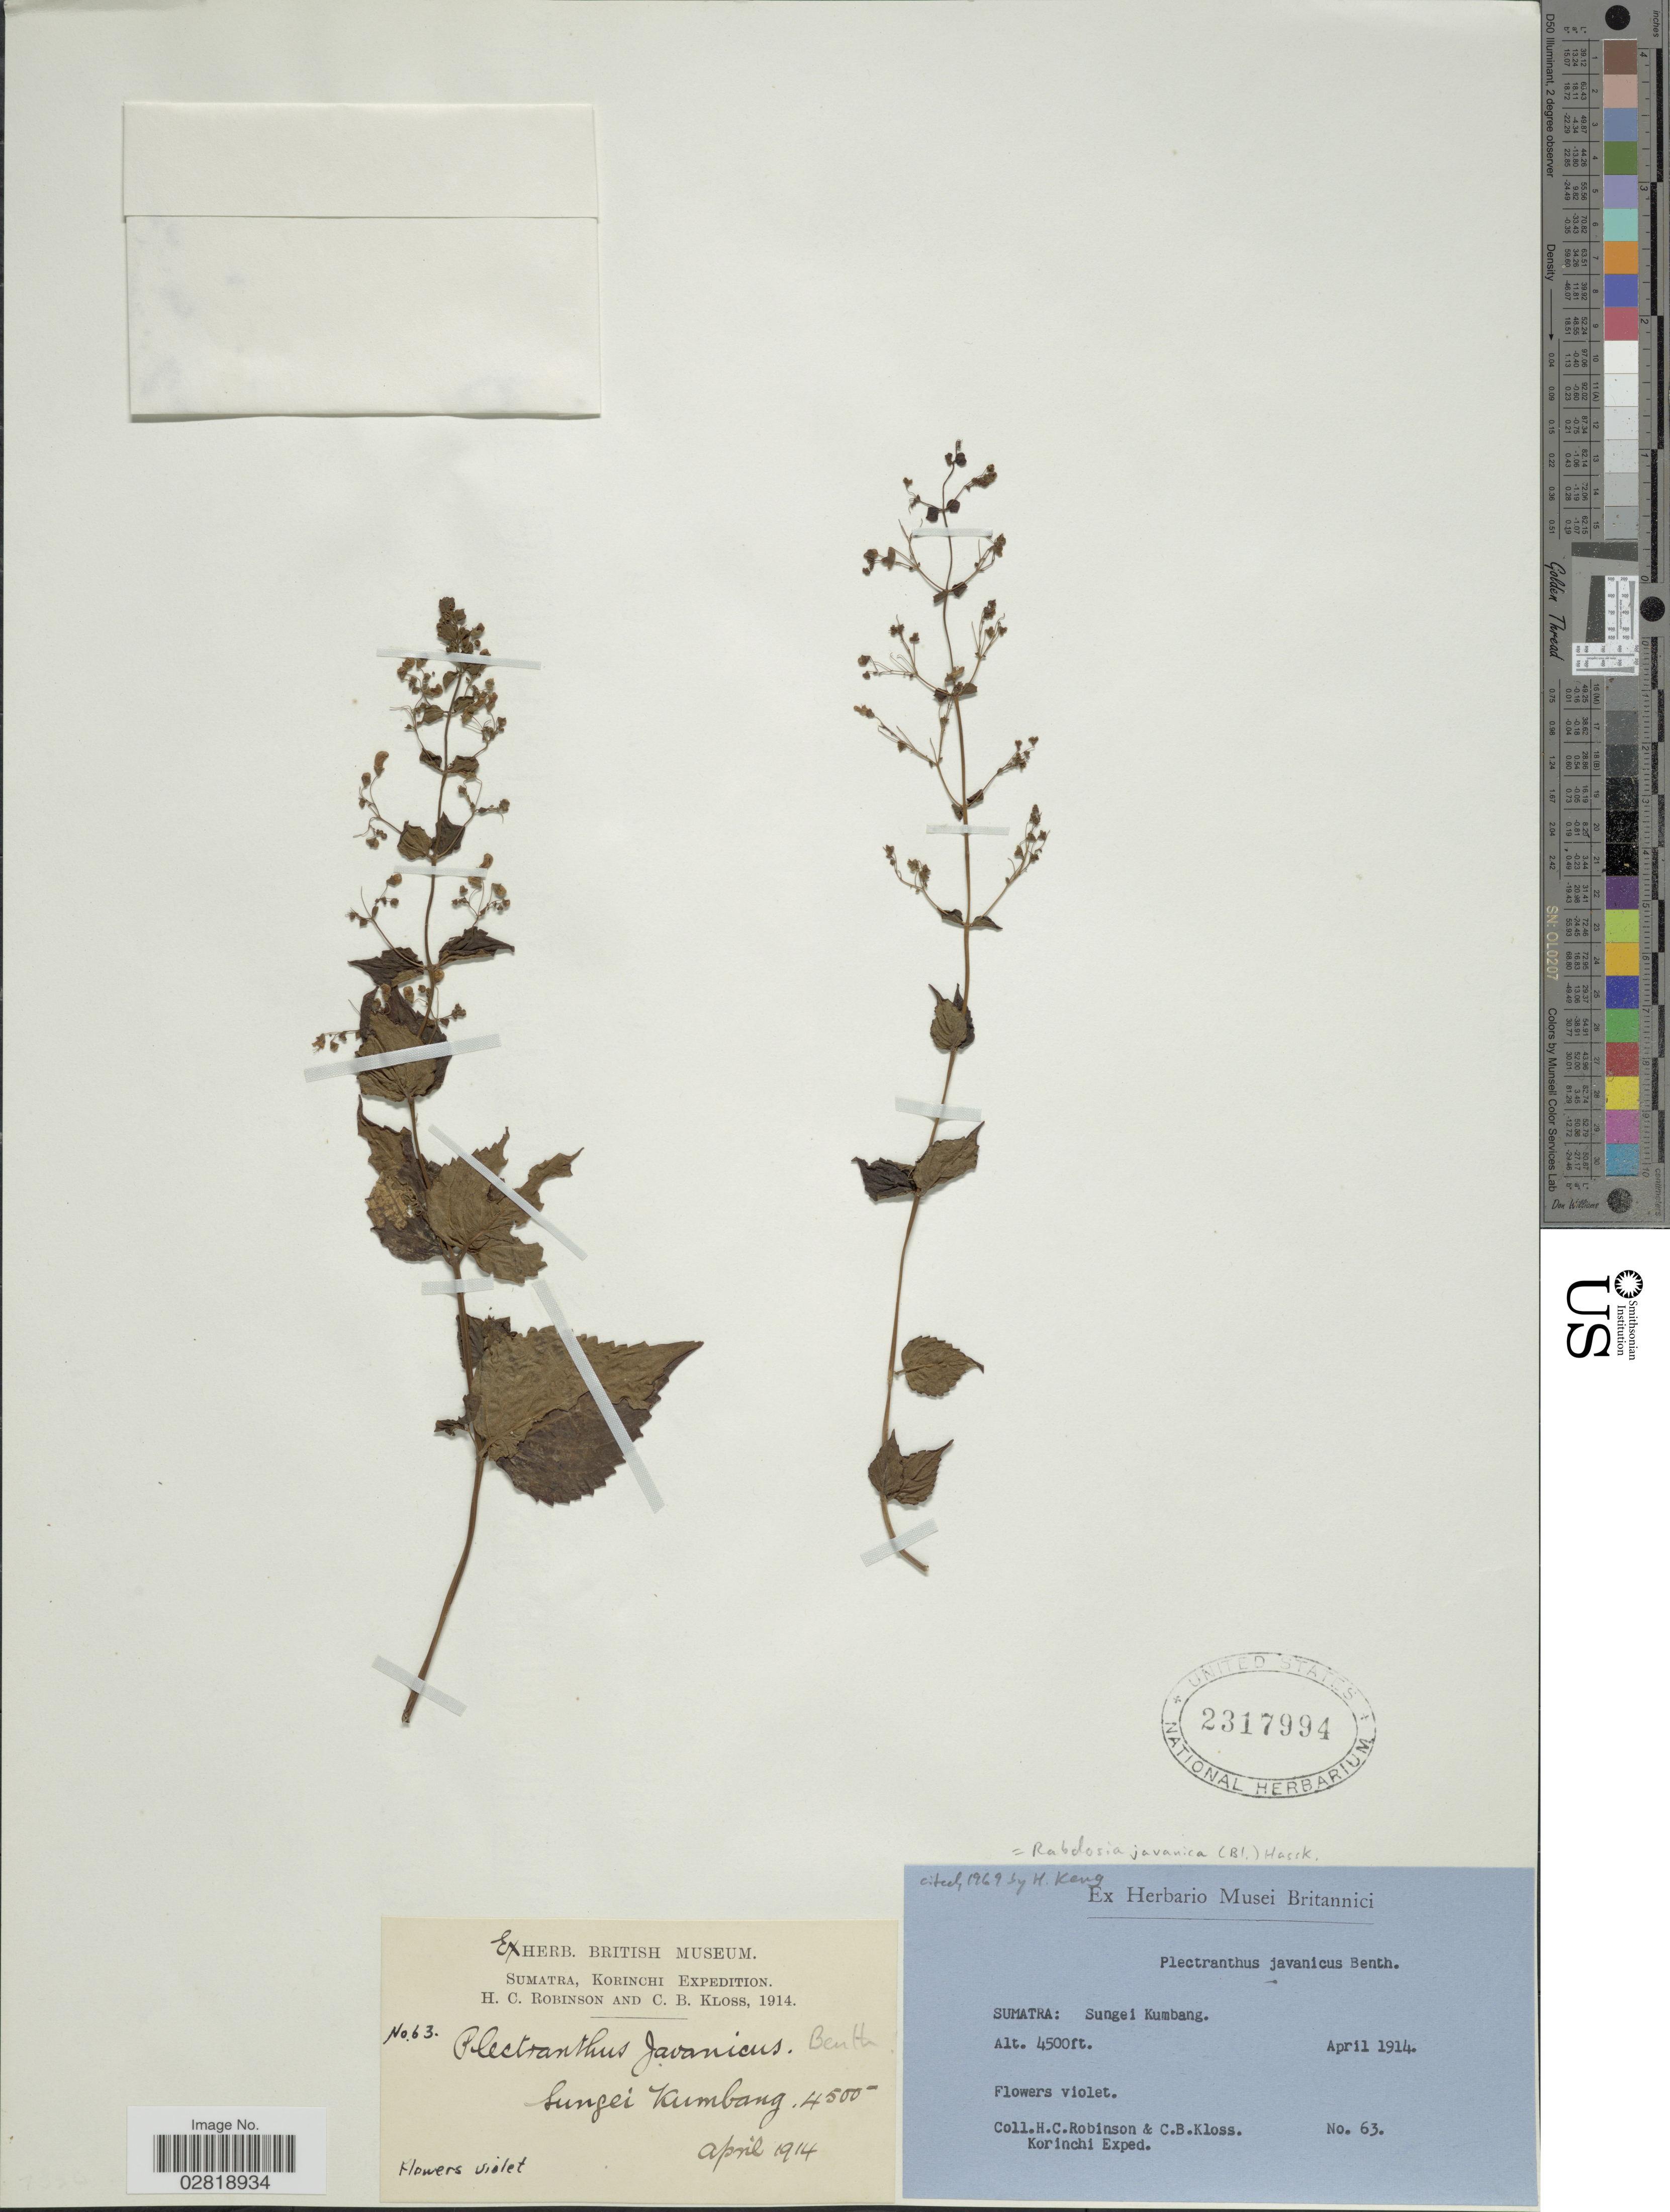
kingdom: Plantae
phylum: Tracheophyta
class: Magnoliopsida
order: Lamiales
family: Lamiaceae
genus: Isodon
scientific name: Isodon coetsa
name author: (Buch.-Ham. ex D. Don) Kudô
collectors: H. C. Robinson & C. Kloss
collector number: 63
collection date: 1914-04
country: Indonesia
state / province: Sumatra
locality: Sungei Kumbang.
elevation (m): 1372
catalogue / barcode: US 2317994